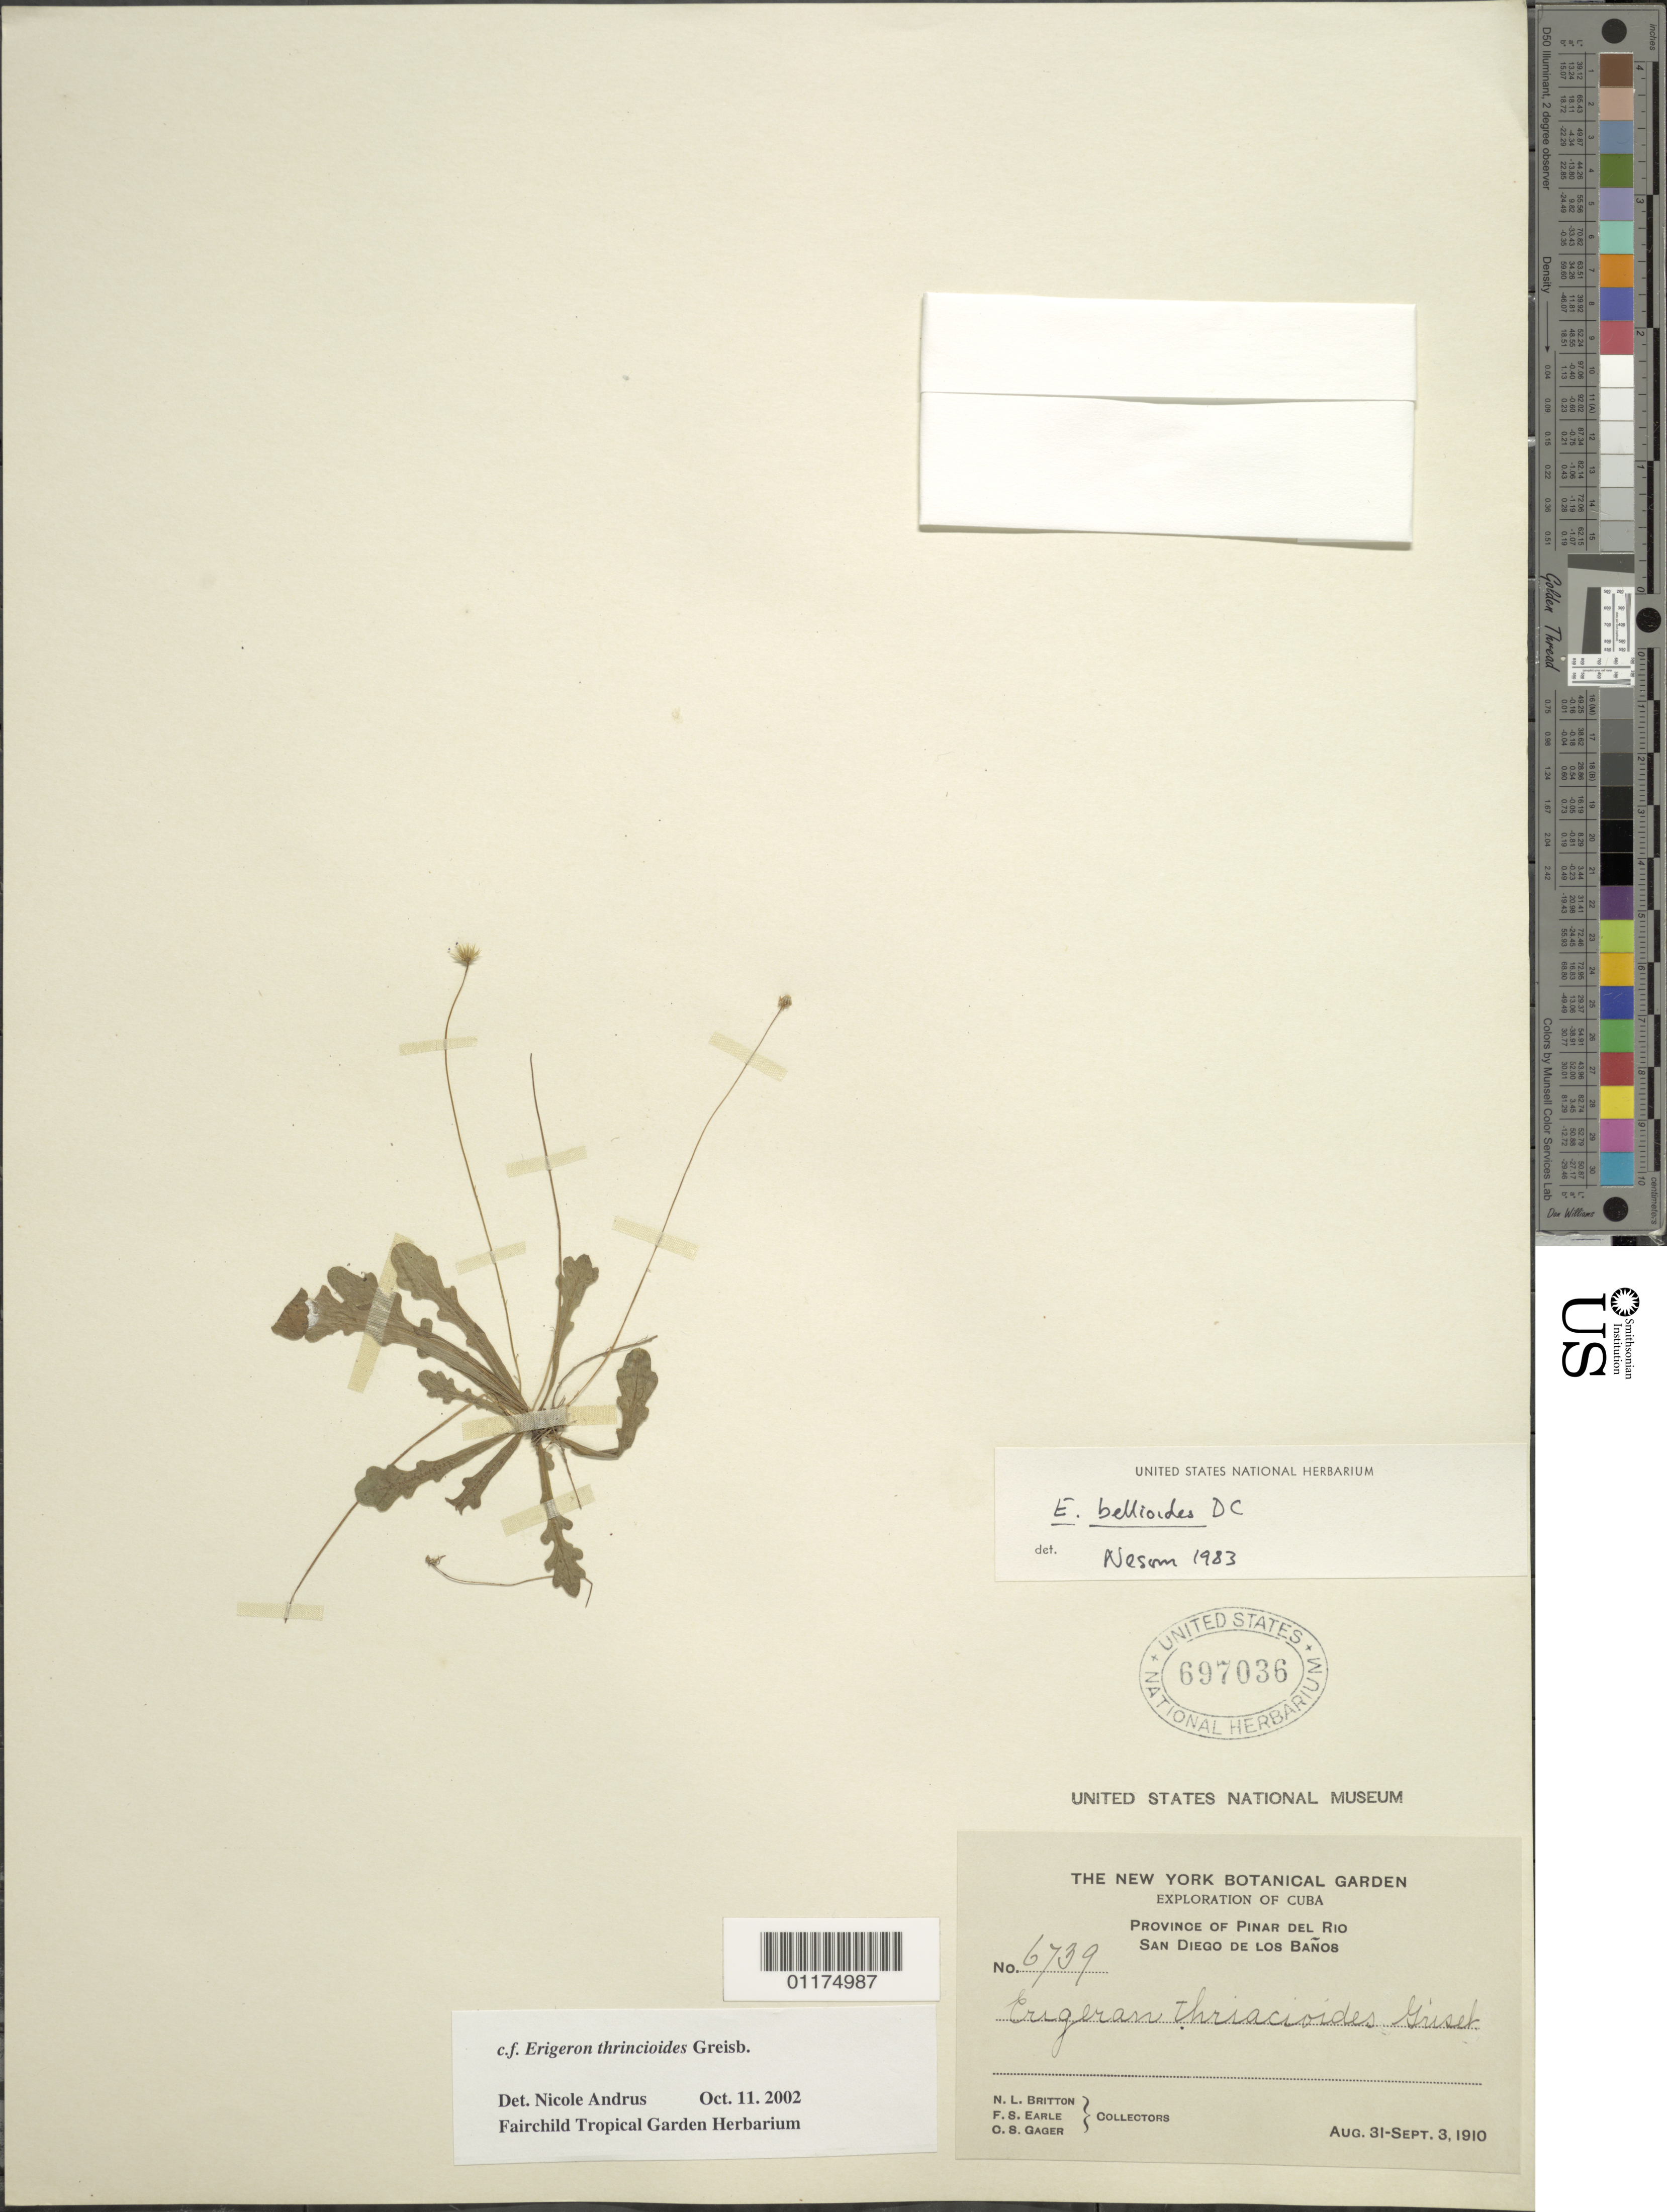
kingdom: Plantae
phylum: Tracheophyta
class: Magnoliopsida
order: Asterales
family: Asteraceae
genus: Erigeron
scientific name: Erigeron thrincioides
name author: Griseb.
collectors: N. Britton, F. S. Earle & C. Gager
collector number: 6739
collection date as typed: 31 Aug 1910 to 03 Sep 1910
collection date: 1910-08-31/1910-09-03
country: Cuba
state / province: Pinar del Rio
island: Cuba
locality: San Diego de Los Banos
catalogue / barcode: US 697036